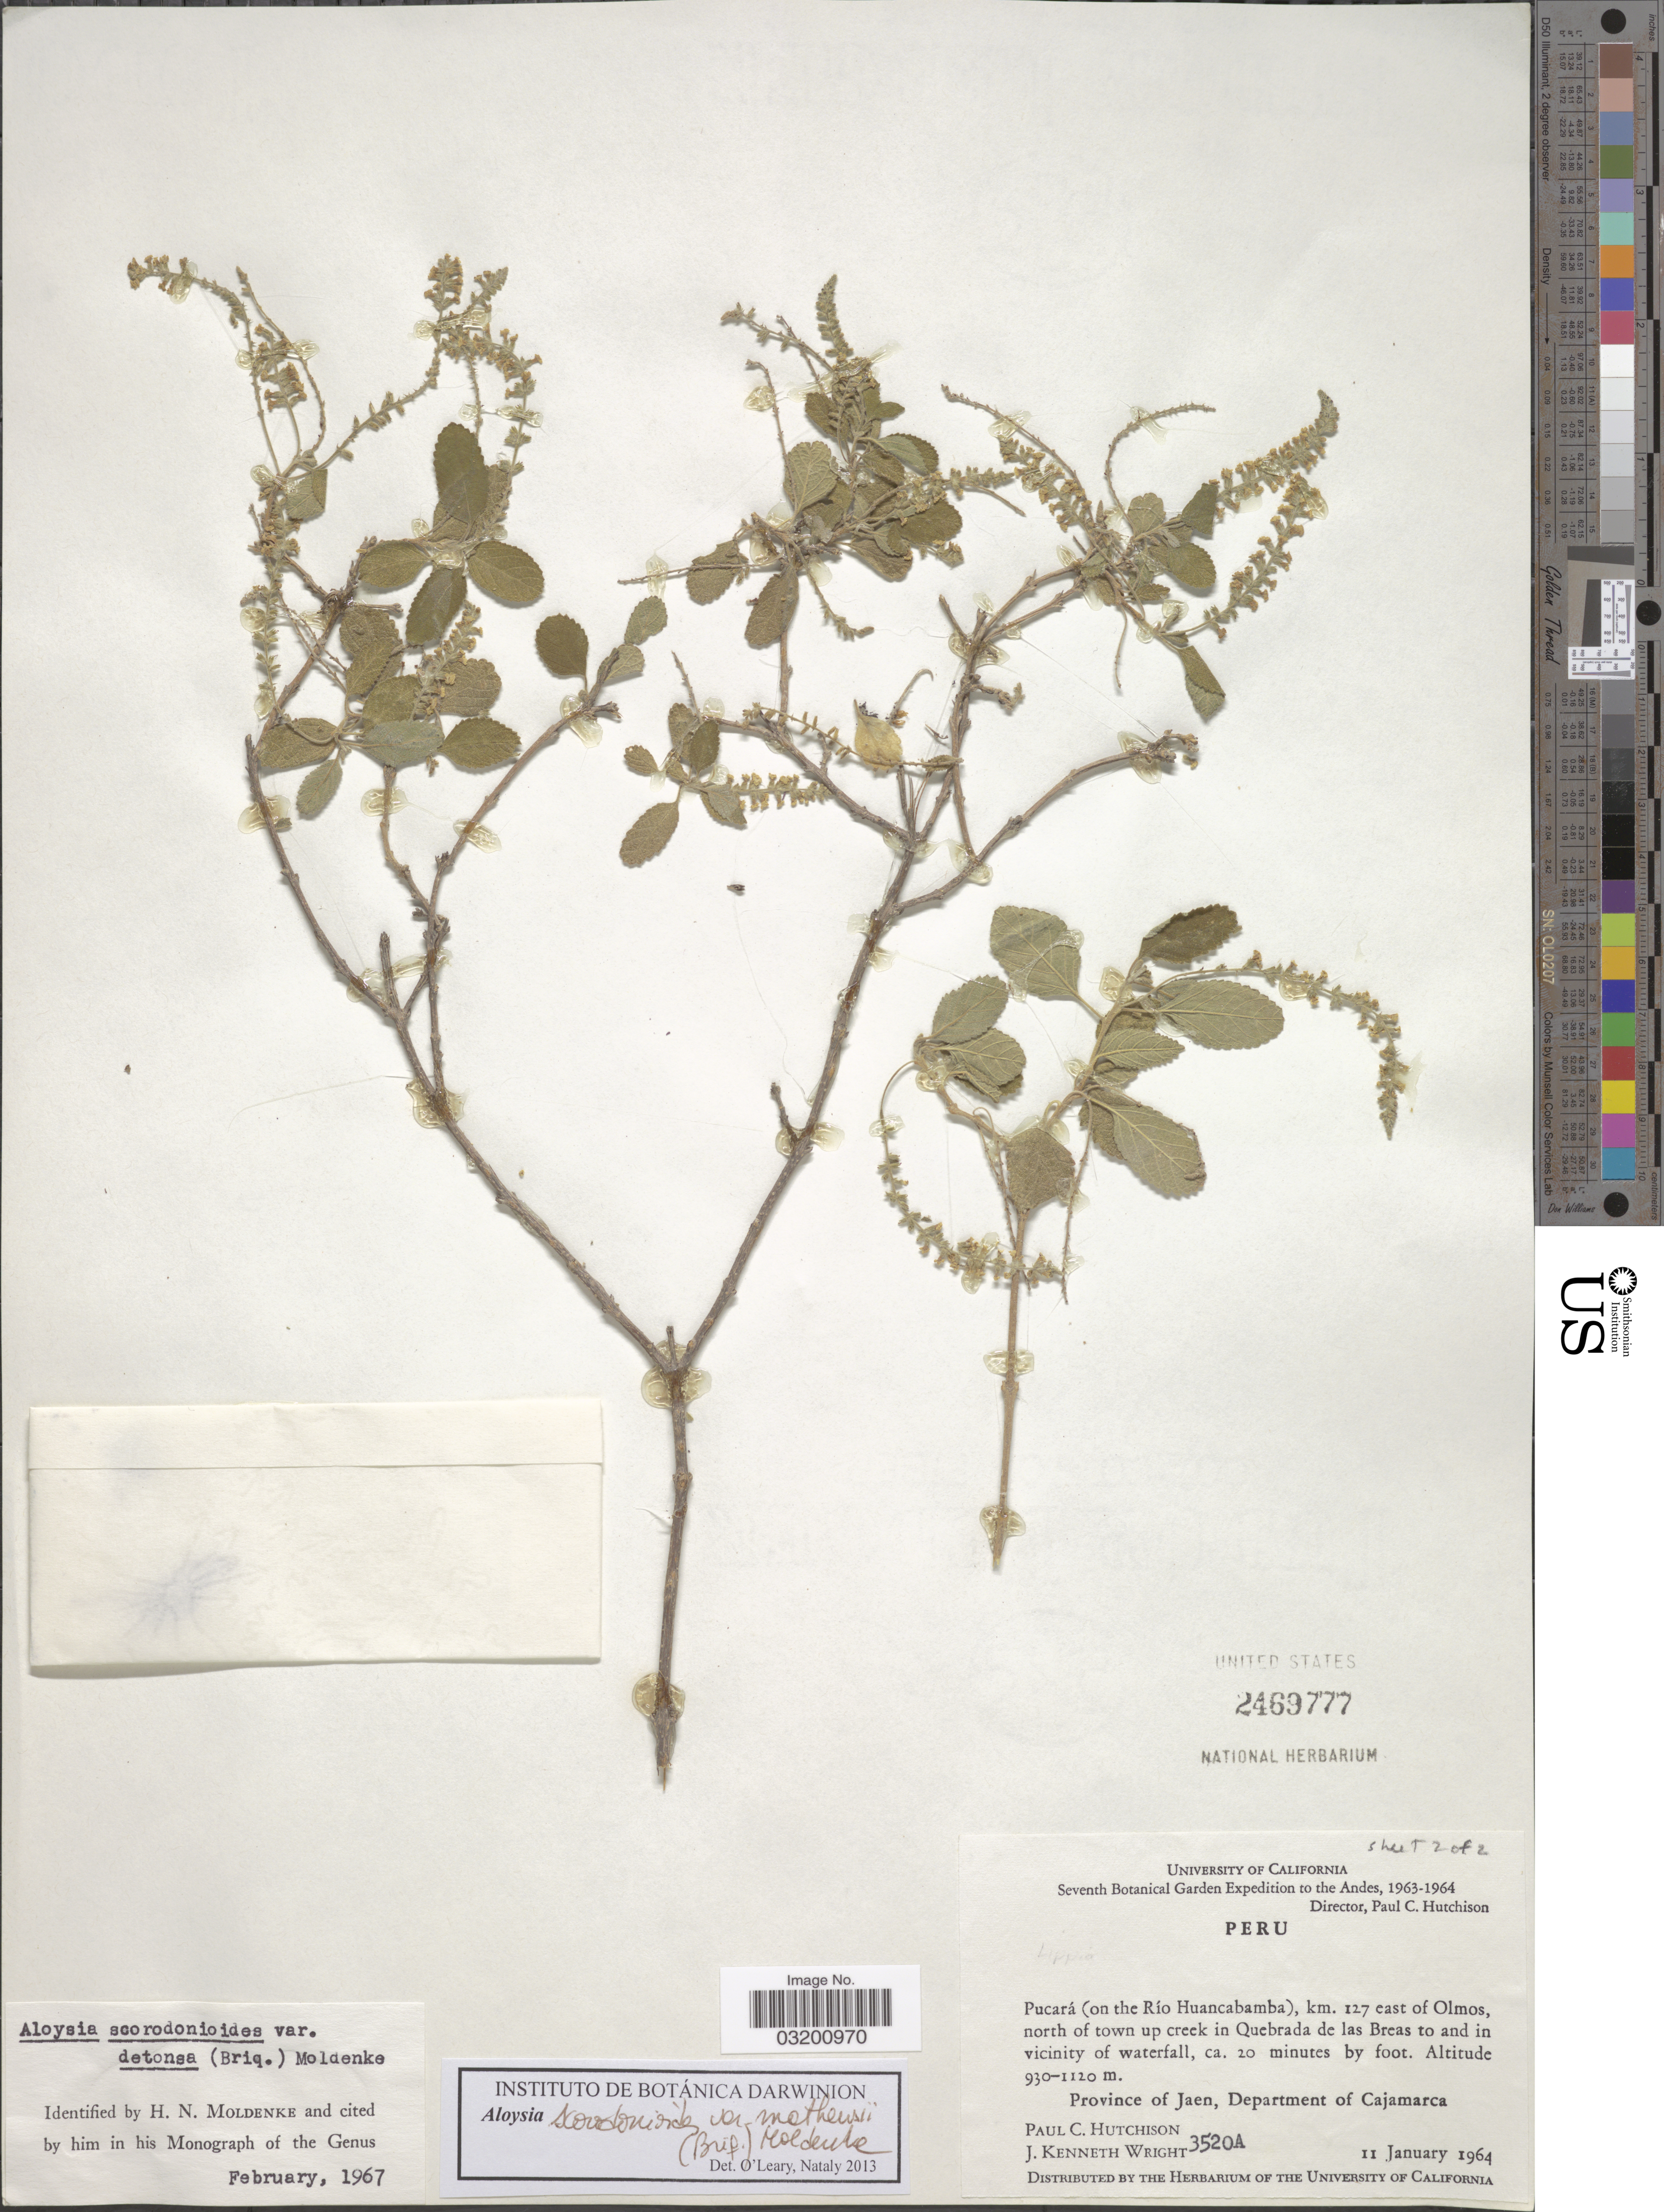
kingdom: Plantae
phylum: Tracheophyta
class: Magnoliopsida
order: Lamiales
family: Verbenaceae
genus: Aloysia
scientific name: Aloysia scorodonioides var. mathewsii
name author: (Briq.) Moldenke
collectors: P. C. Hutchison & J. K. Wright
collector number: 3520A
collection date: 1964-01-11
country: Peru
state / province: Cajamarca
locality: Andes,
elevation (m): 930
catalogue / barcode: US 2469777